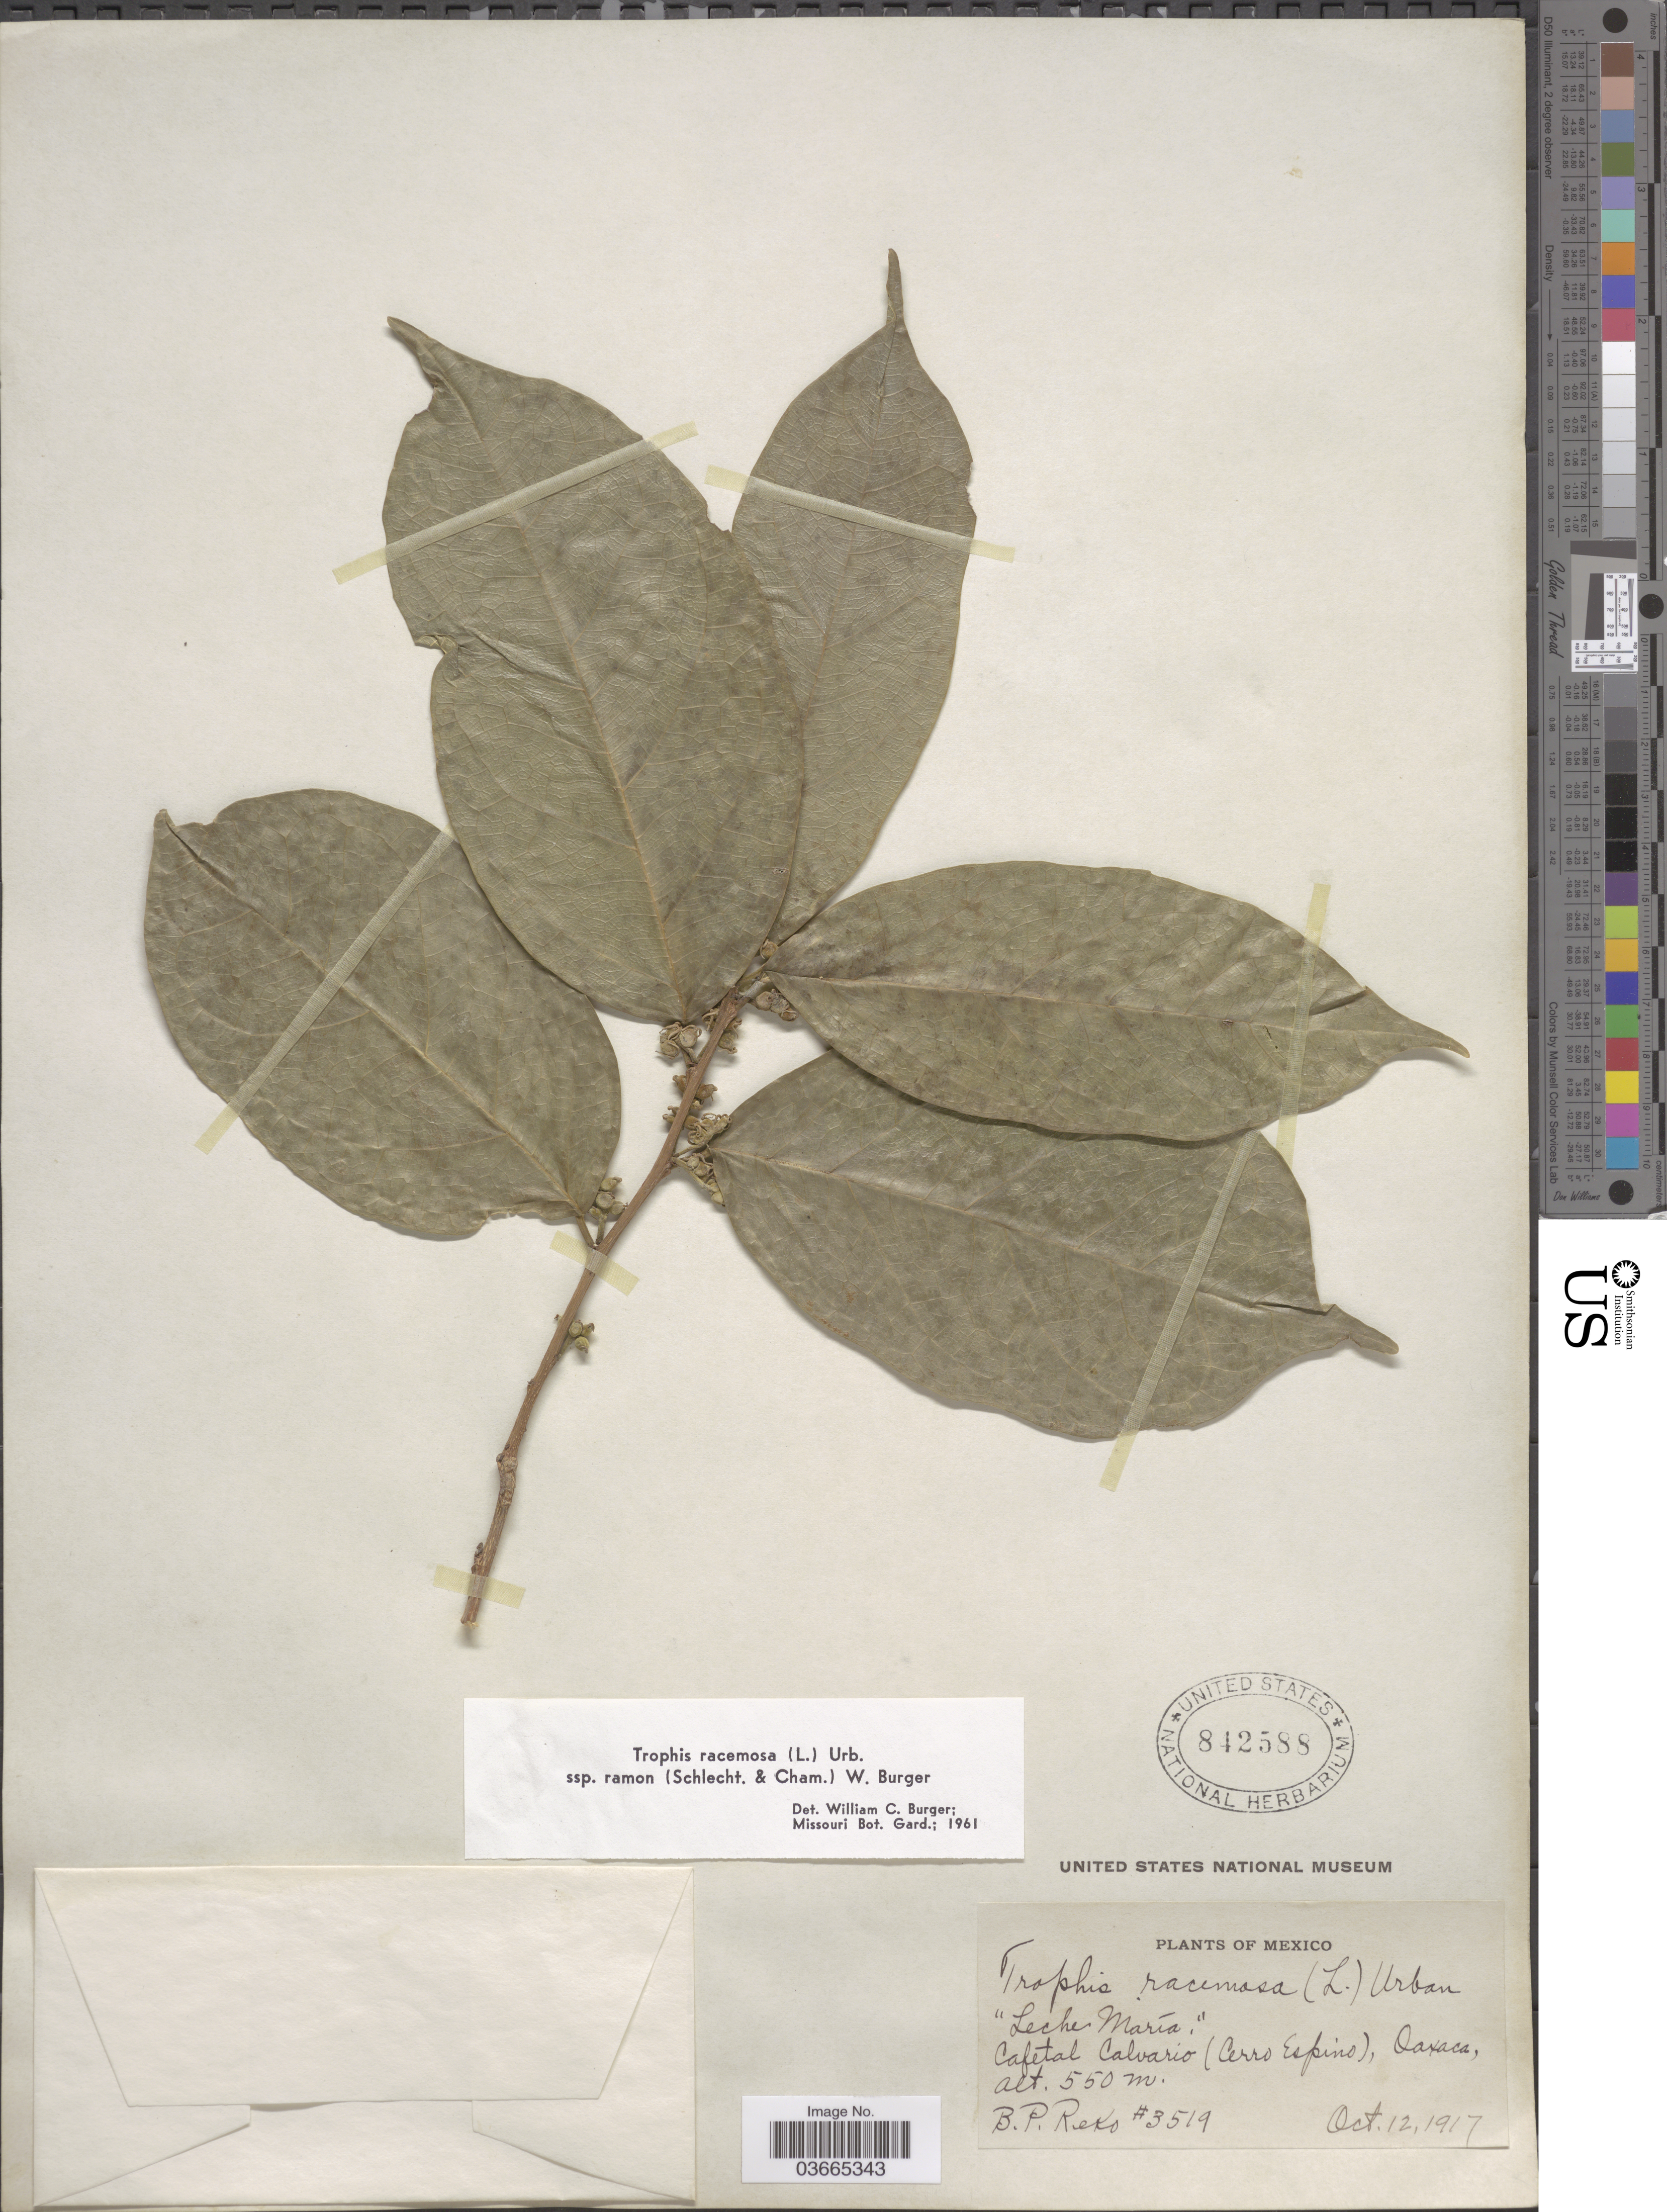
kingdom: Plantae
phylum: Tracheophyta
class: Magnoliopsida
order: Rosales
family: Moraceae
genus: Trophis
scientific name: Trophis racemosa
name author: (L.) Urb.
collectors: B. P. Reko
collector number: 3519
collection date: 1917-10-12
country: Mexico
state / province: Oaxaca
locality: Cafetal Calvario (Cerro Espino).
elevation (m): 550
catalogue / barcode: US 842588